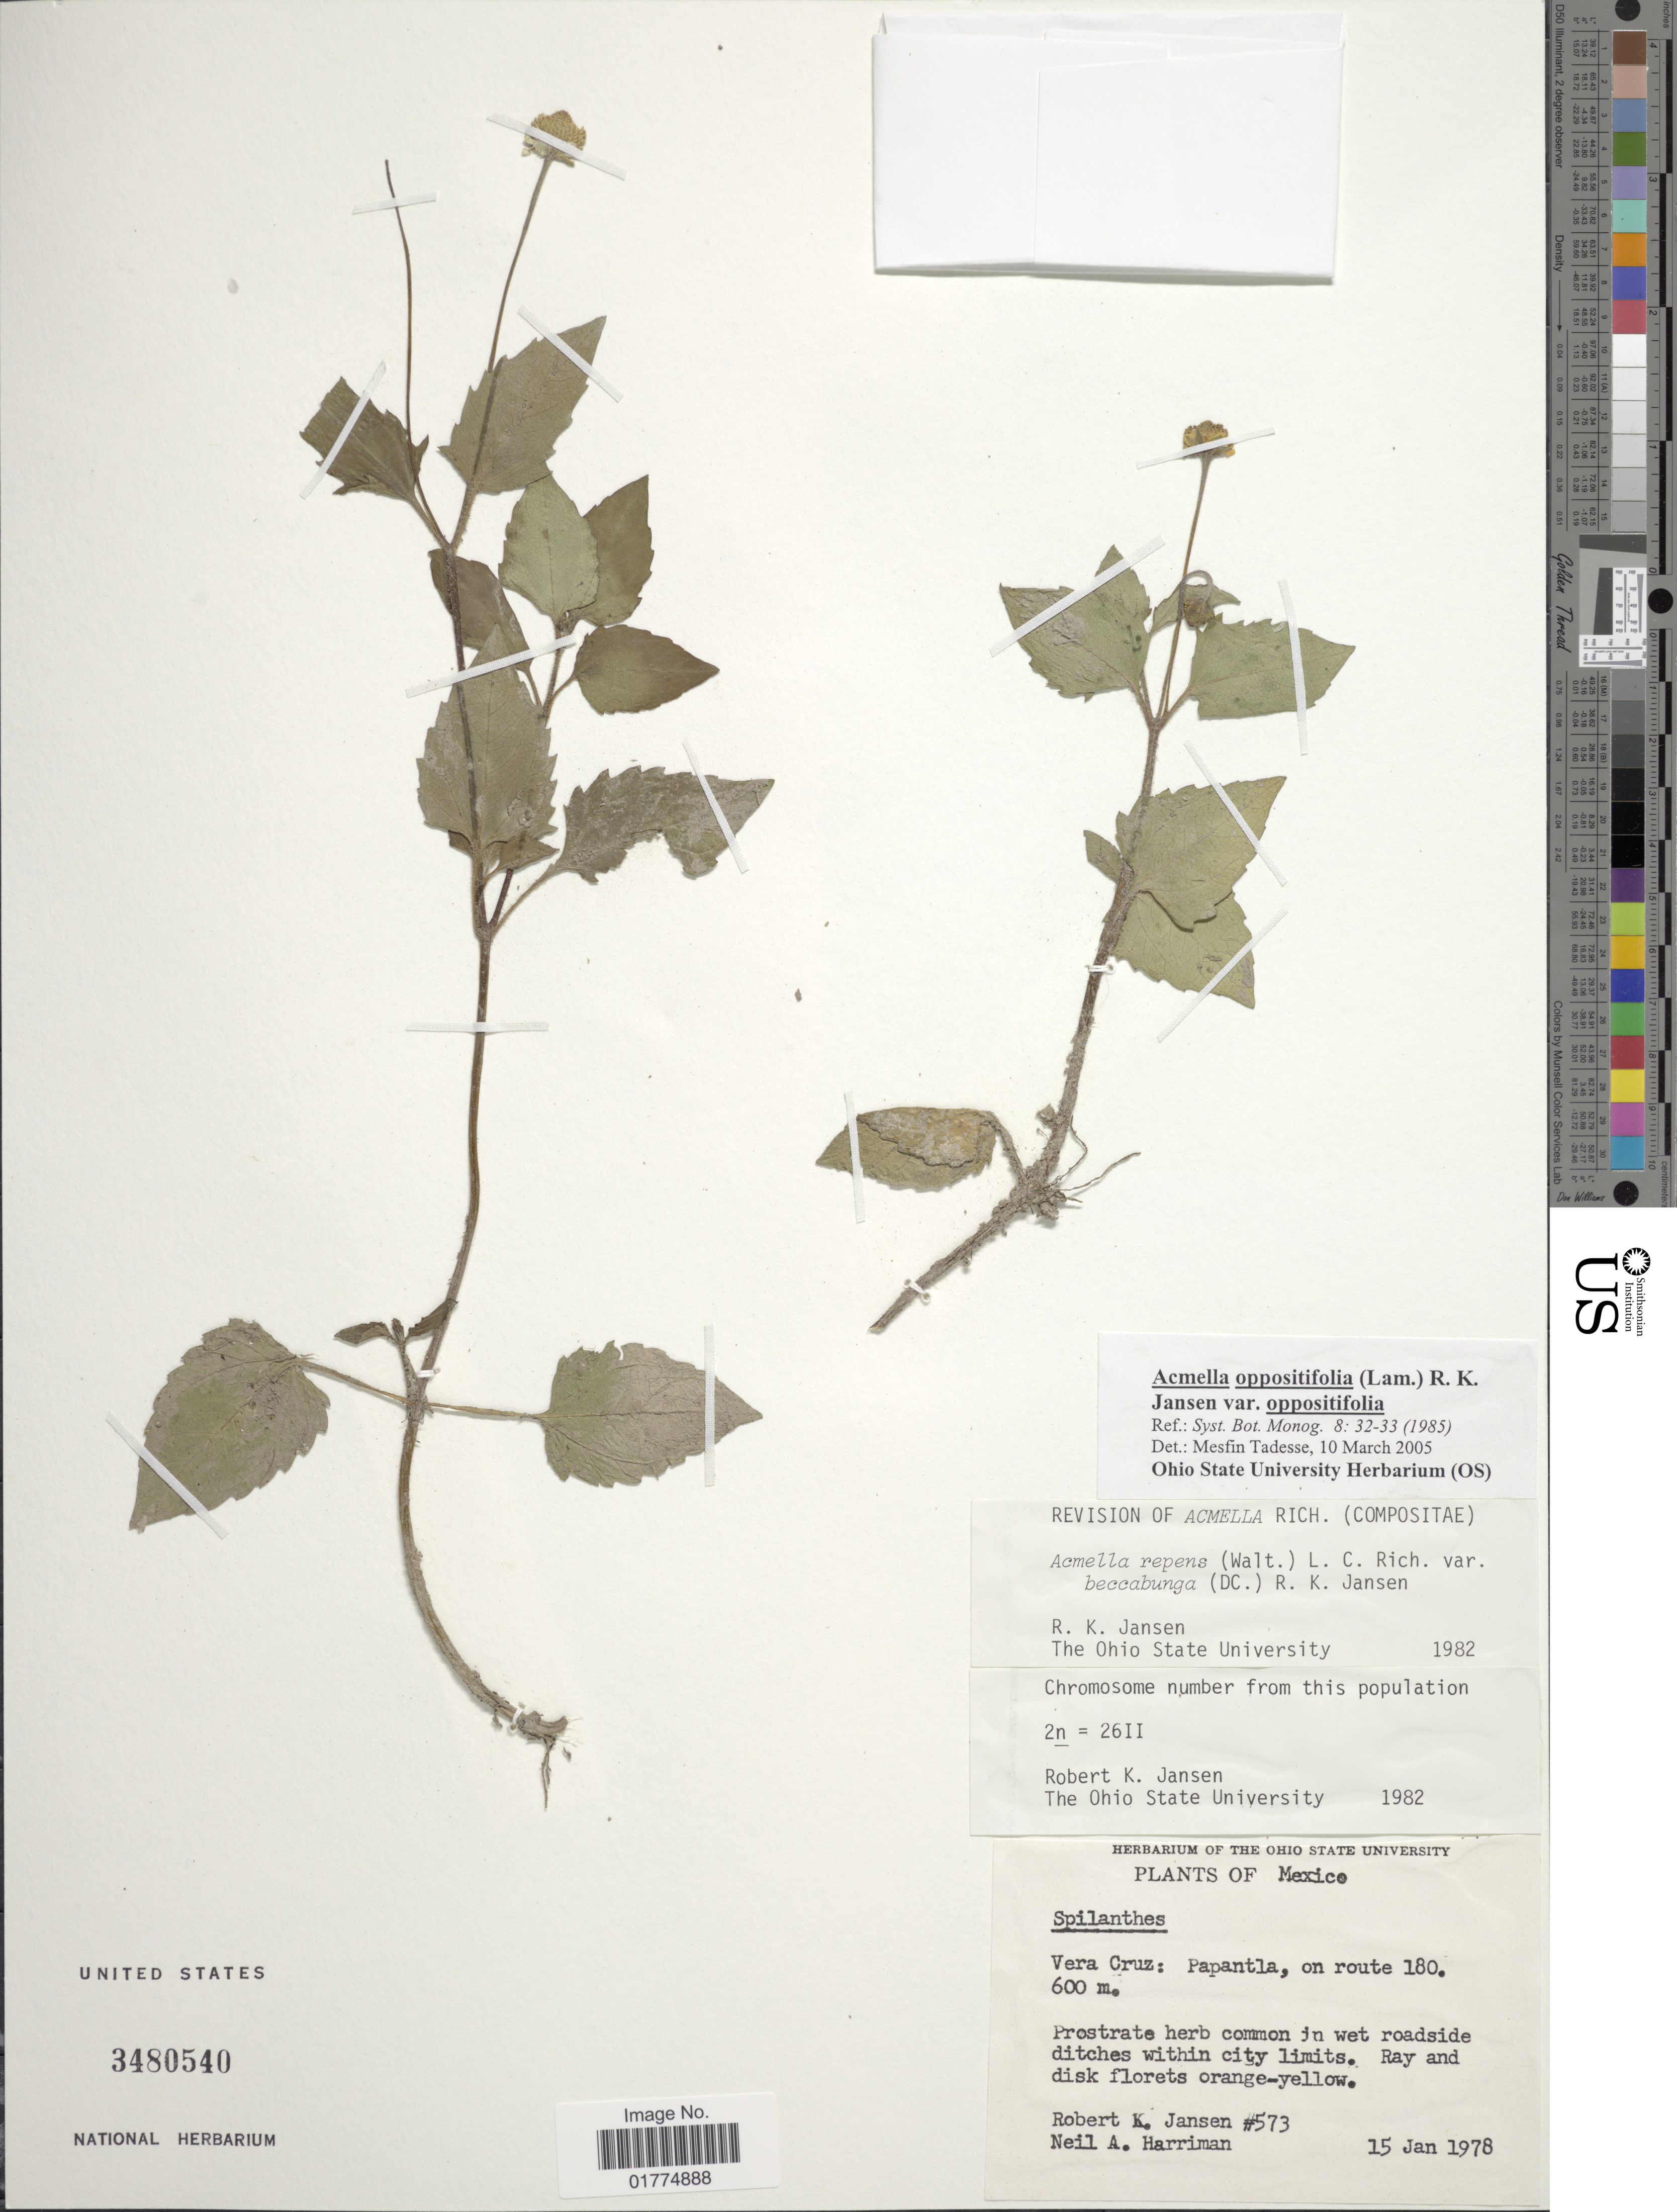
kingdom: Plantae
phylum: Tracheophyta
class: Magnoliopsida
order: Asterales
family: Asteraceae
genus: Acmella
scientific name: Acmella repens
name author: (Walter) Rich.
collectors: R. K. Jansen & N. A. Harriman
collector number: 573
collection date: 1978-01-15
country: Mexico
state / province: Veracruz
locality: Vera Cruz: Papantla, on route 180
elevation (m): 600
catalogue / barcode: US 3480540